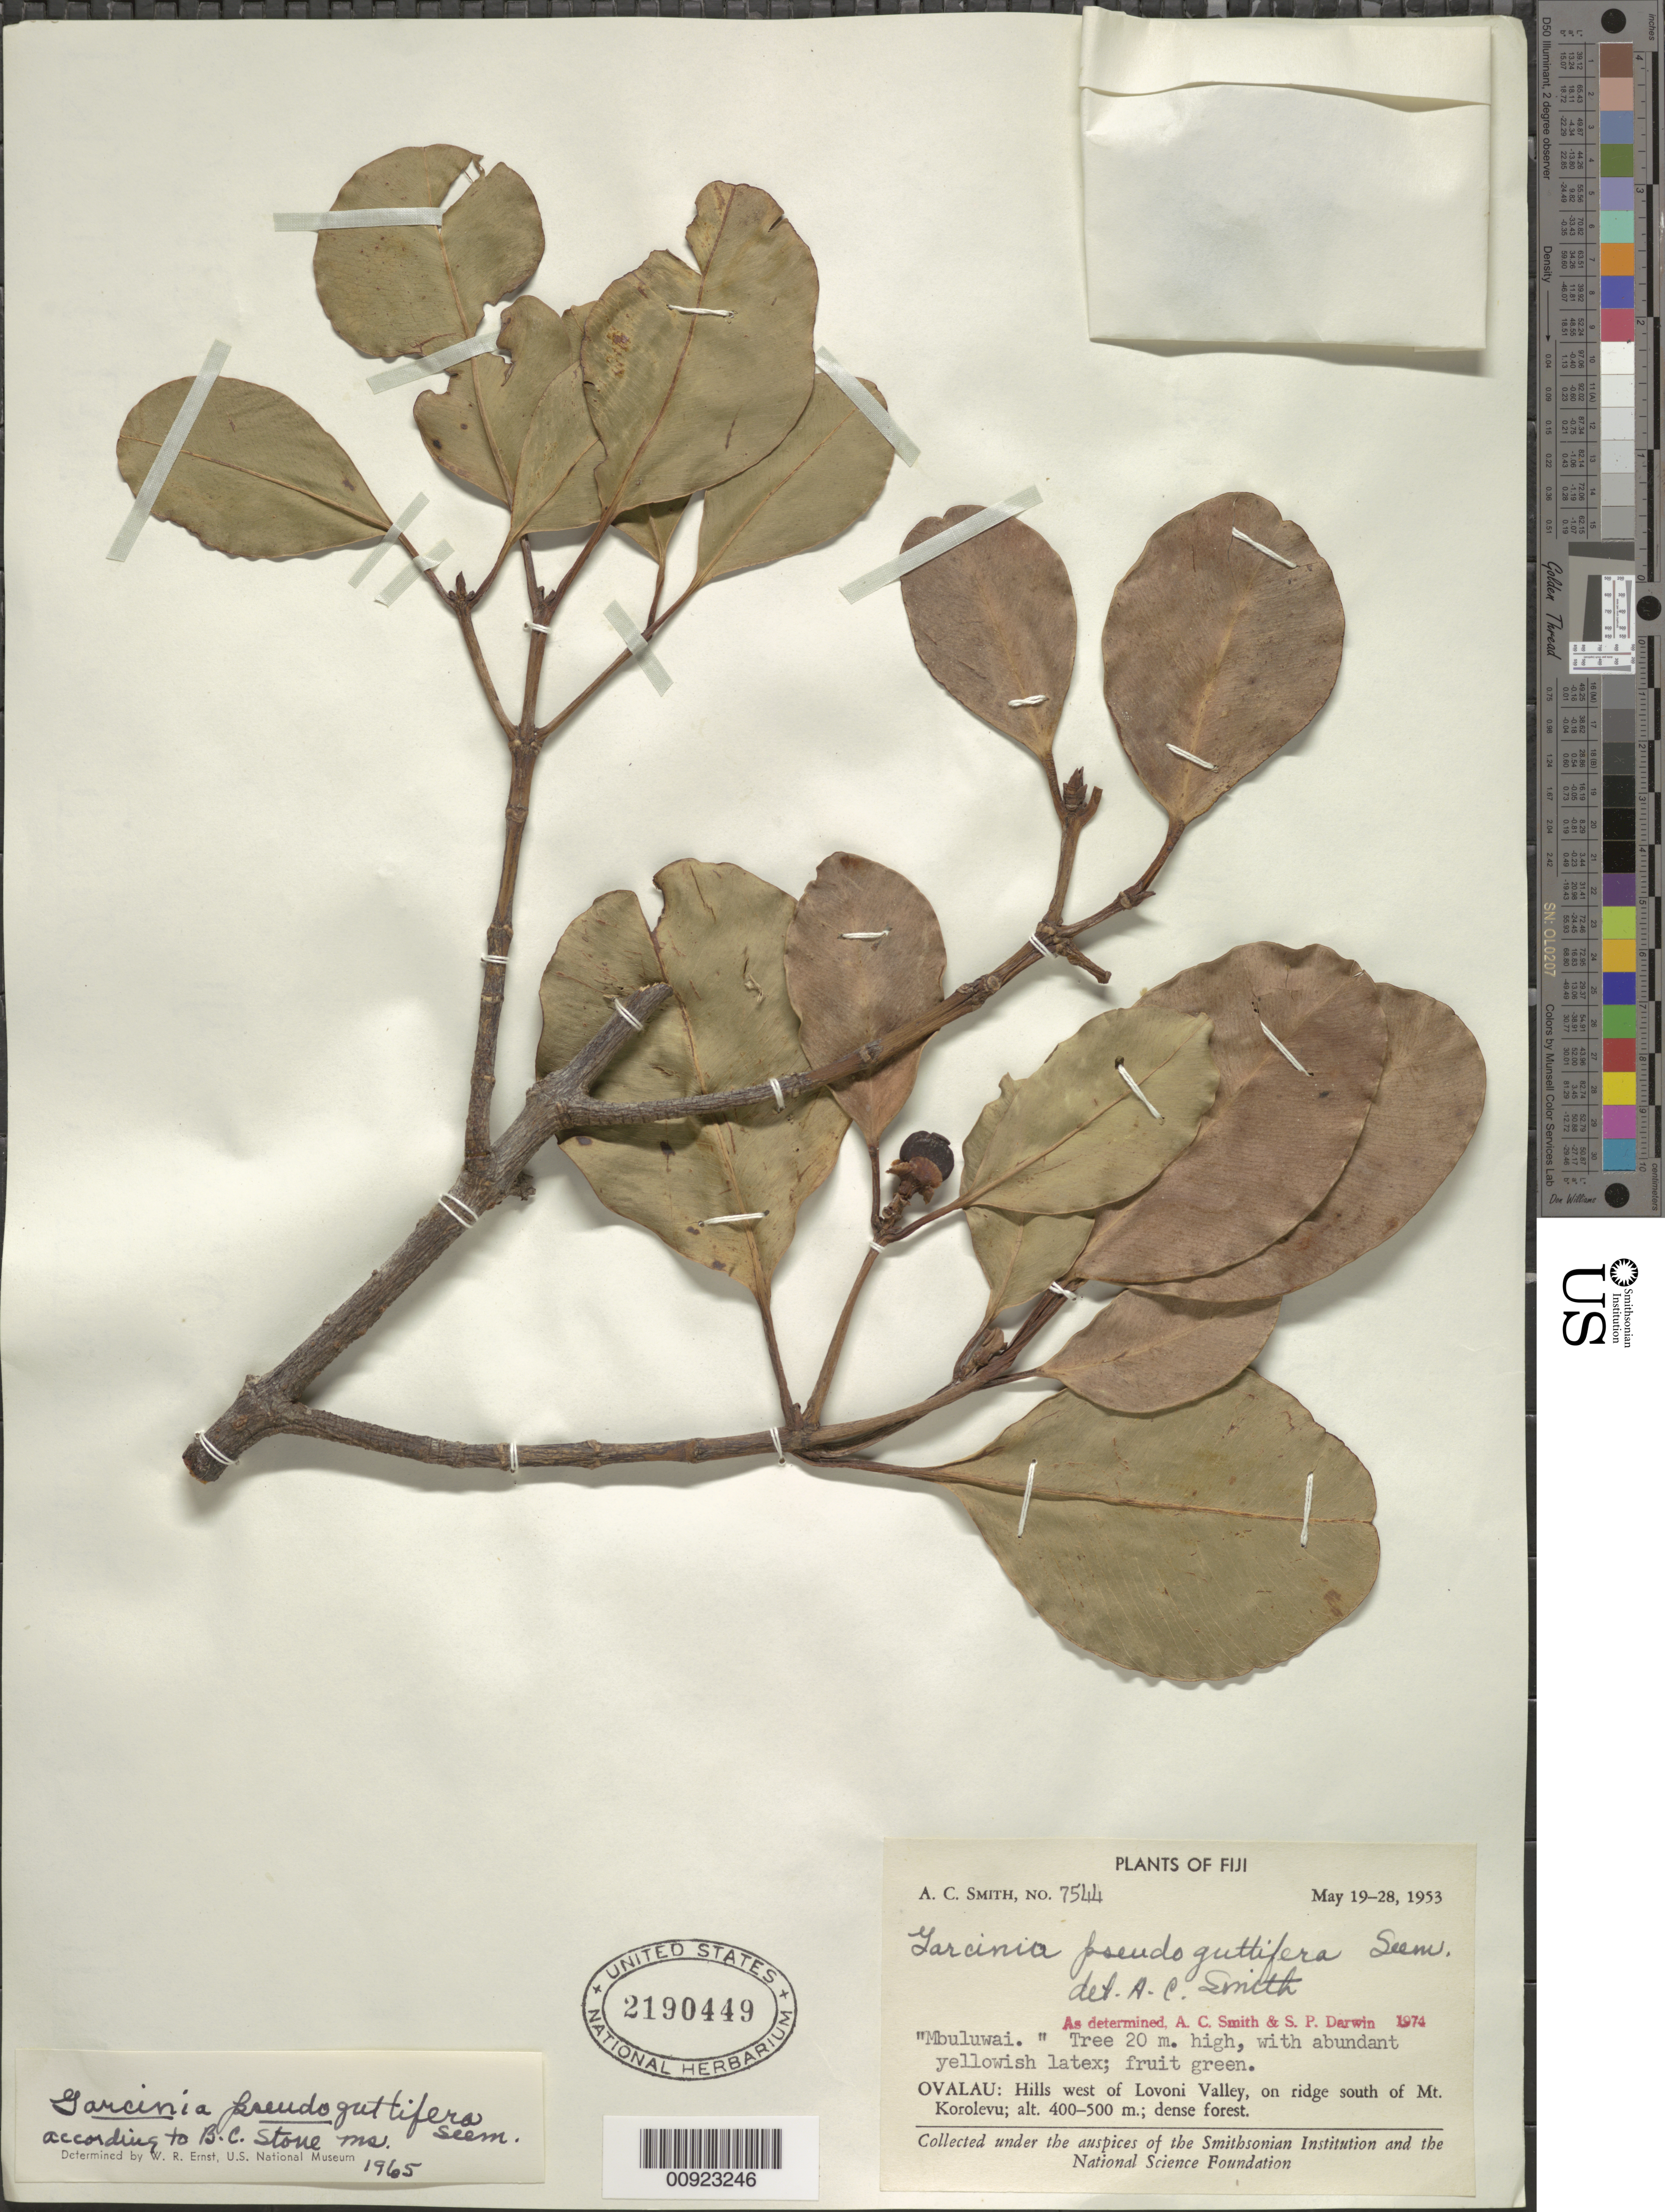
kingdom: Plantae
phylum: Tracheophyta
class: Magnoliopsida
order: Malpighiales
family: Clusiaceae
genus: Garcinia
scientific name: Garcinia pseudoguttifera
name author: Seem.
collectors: C. A. Smith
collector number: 7544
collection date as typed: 19 May 1953 to 28 May 1953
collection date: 1953-05-19/1953-05-28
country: Fiji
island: Ovalau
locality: Hills west of Lovoni Valley, on ridge south of Mt. Korolevu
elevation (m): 400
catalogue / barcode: US 2190449